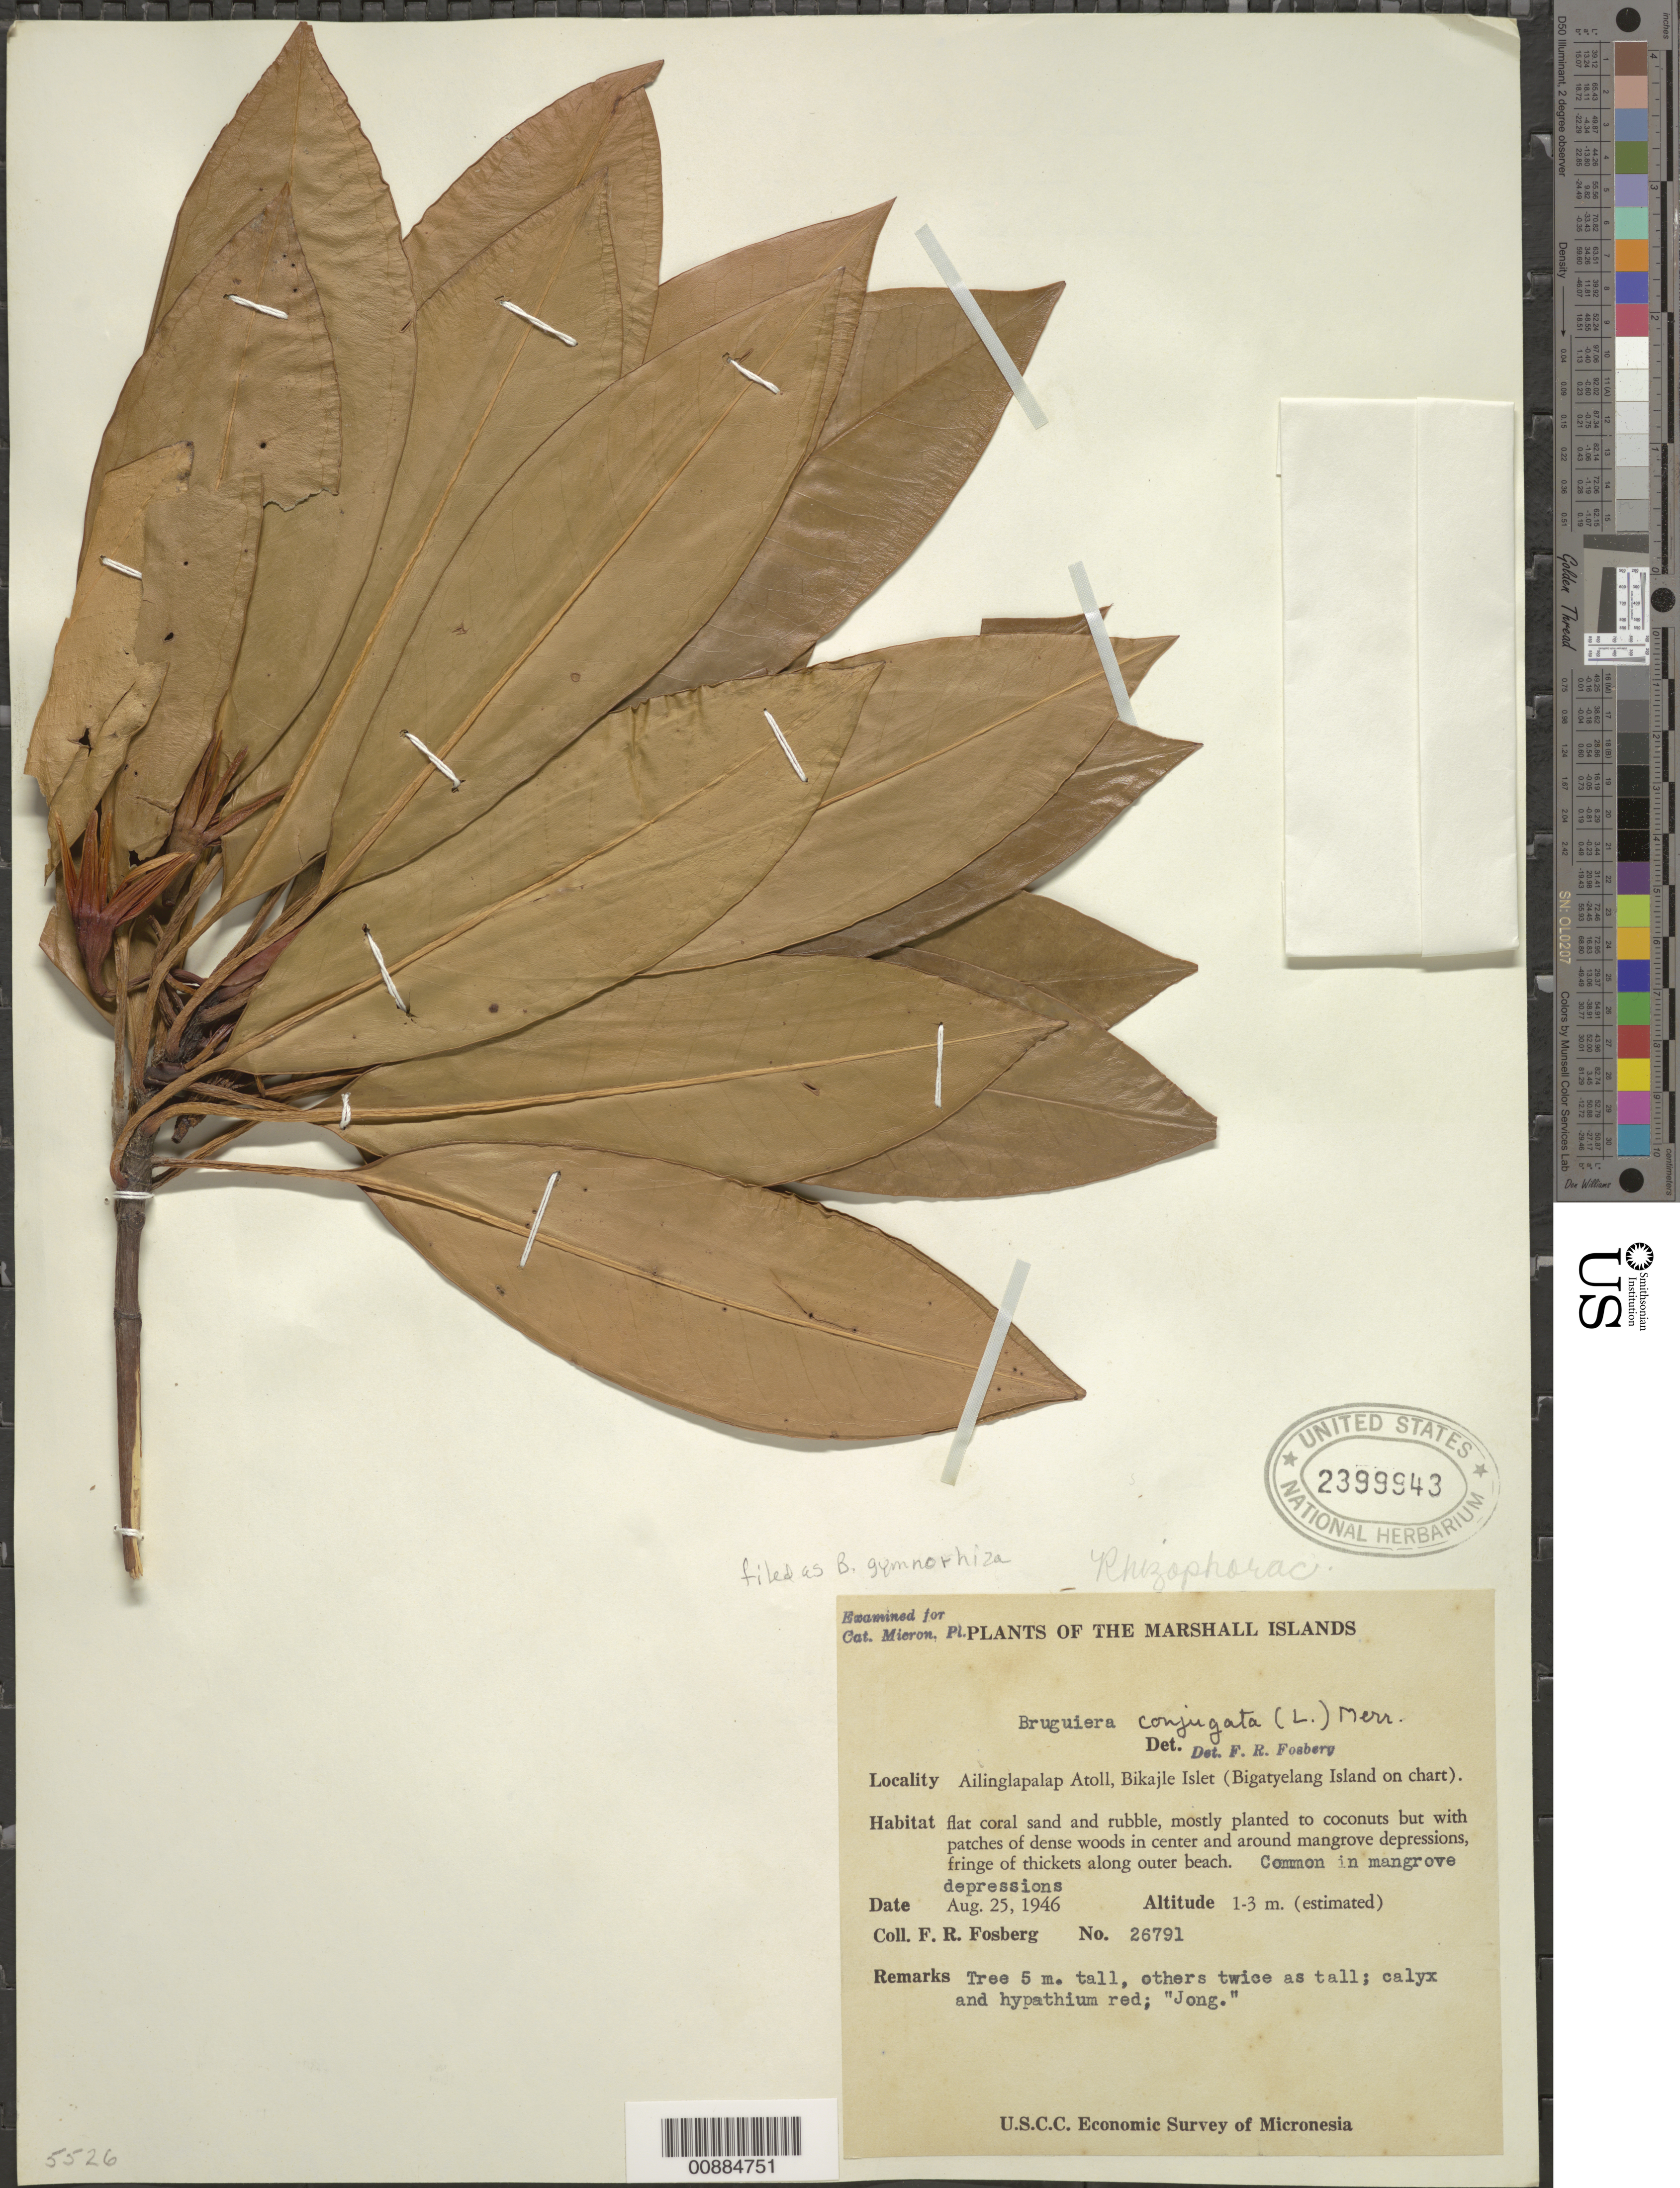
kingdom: Plantae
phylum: Tracheophyta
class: Magnoliopsida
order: Malpighiales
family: Rhizophoraceae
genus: Bruguiera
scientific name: Bruguiera gymnorhiza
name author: (L.) Savigny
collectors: F. R. Fosberg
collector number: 26791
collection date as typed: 25 Aug 1946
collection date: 1946-08-25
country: Marshall Islands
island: Ailinglaplap [Ailinglapalap] Atoll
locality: Bikajle Islet (or Bigatyelang Island).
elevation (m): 1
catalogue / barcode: US 2399943